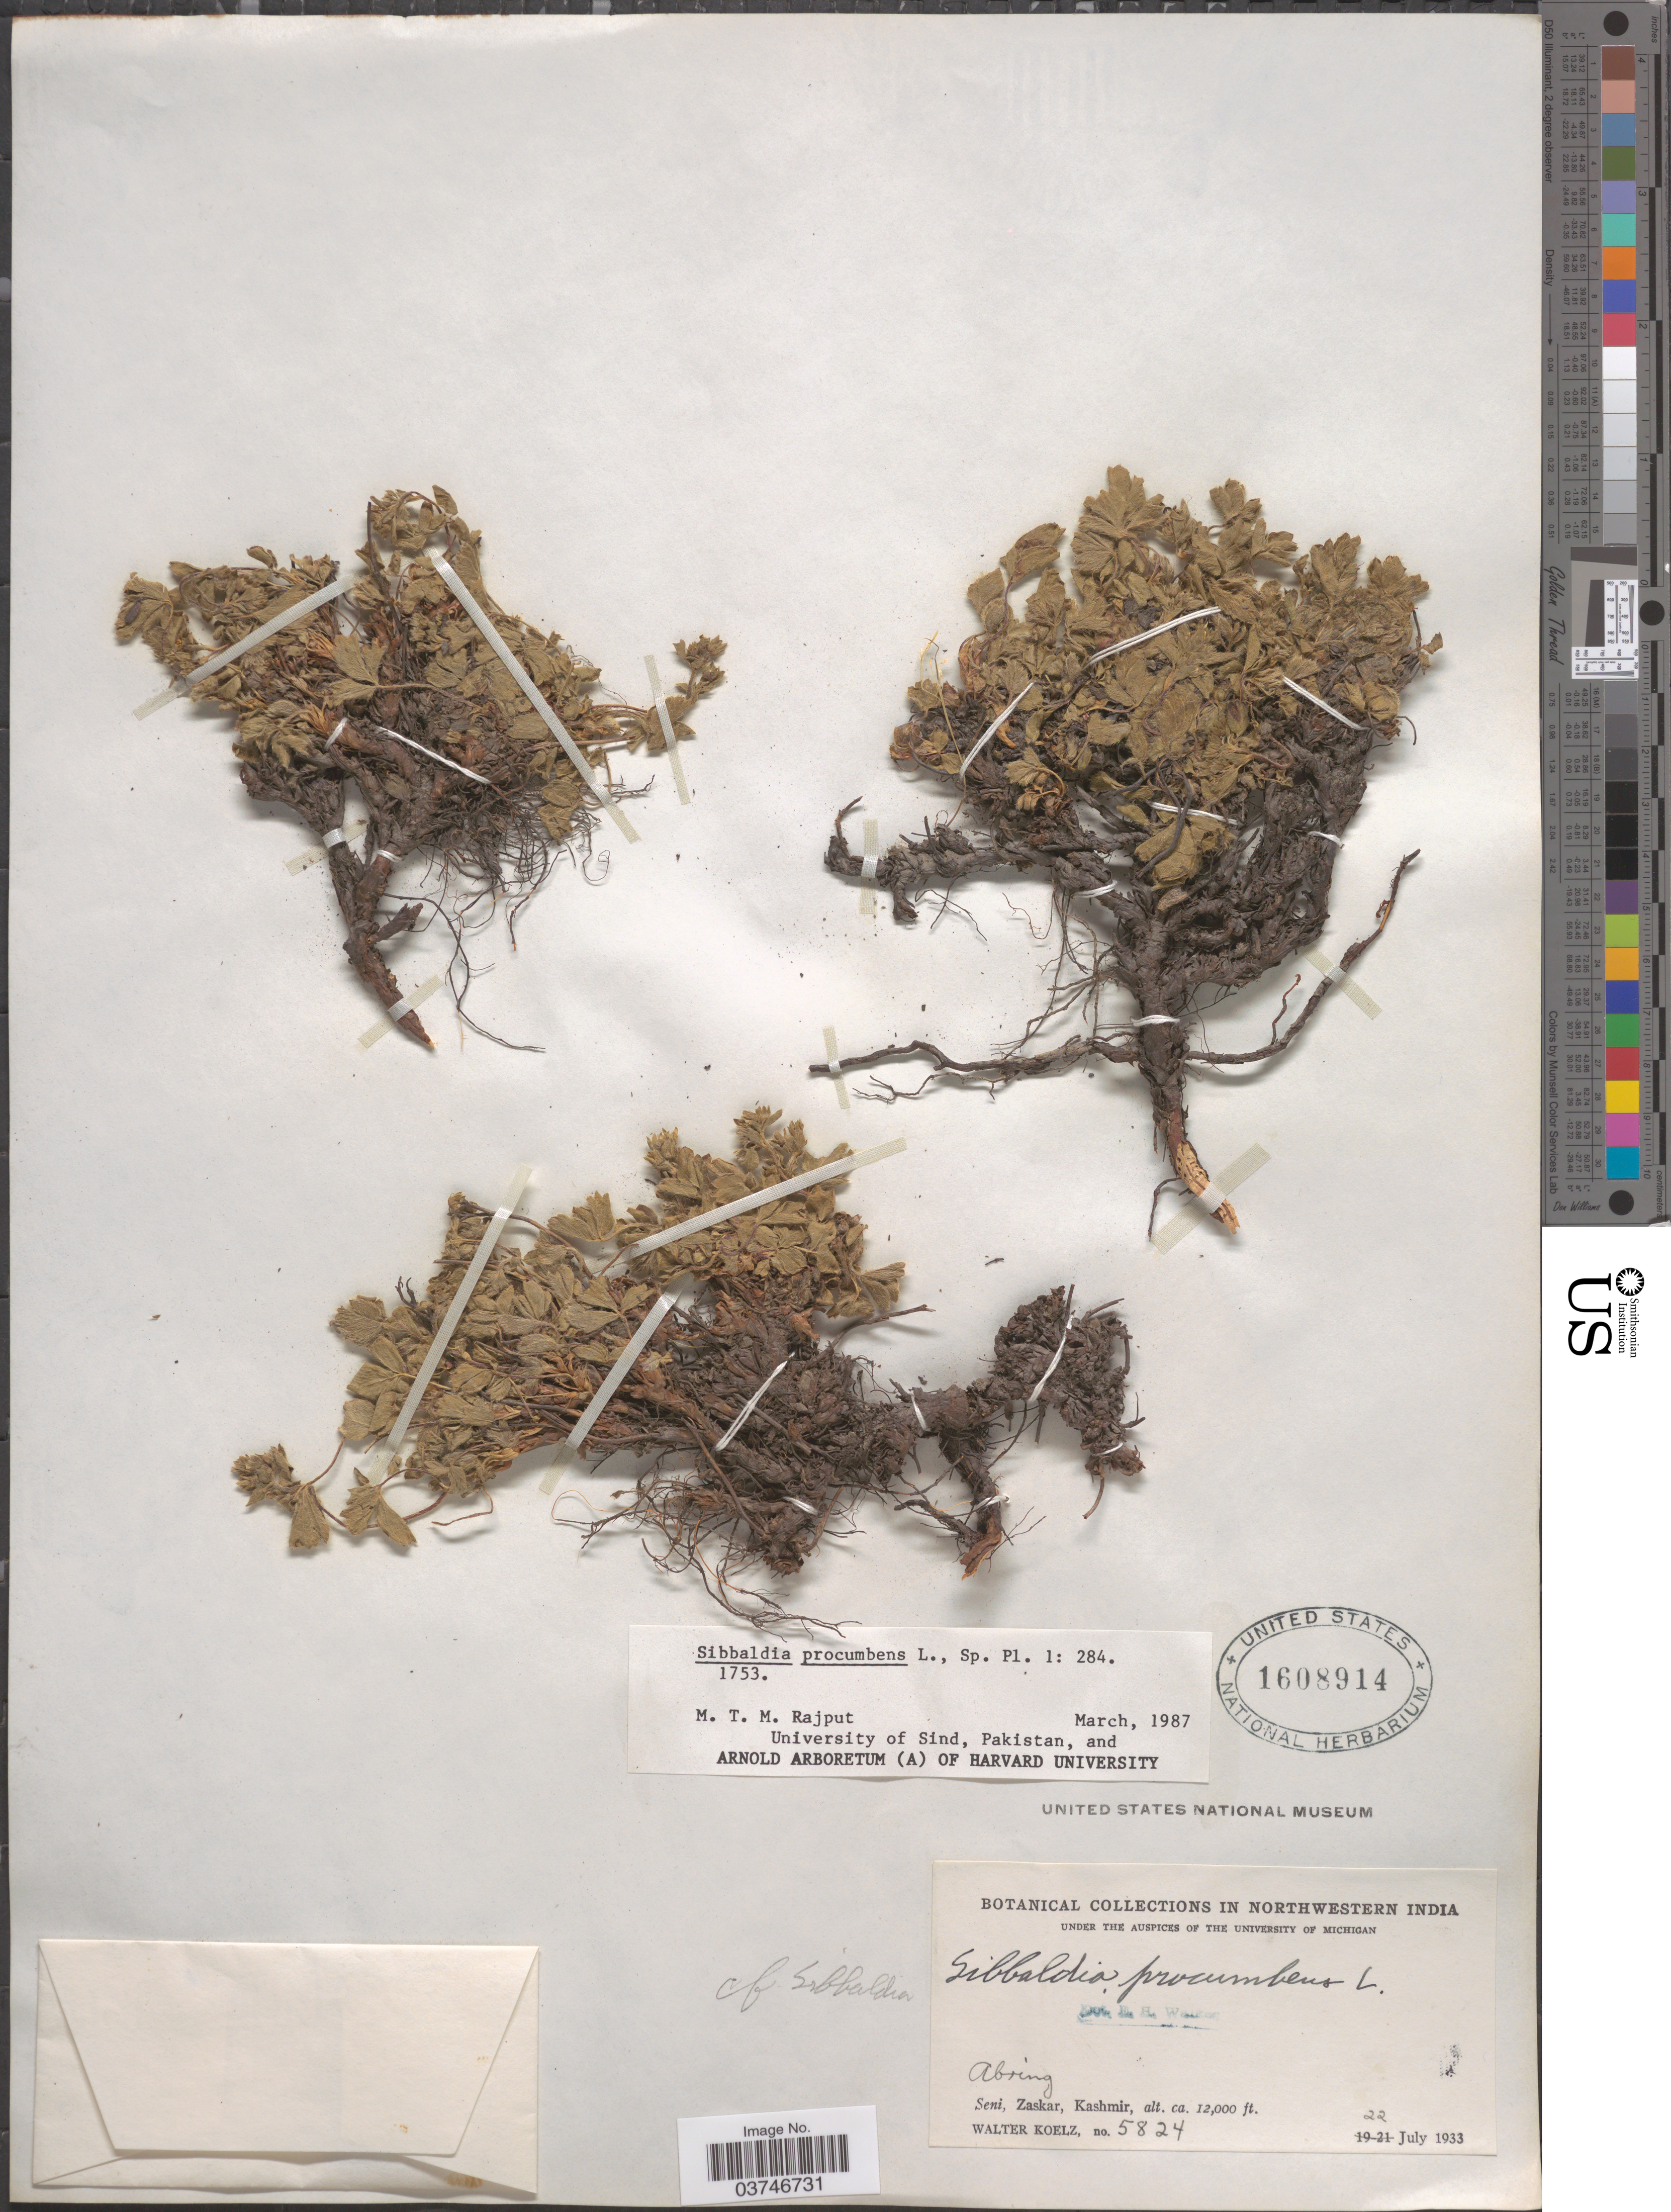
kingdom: Plantae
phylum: Tracheophyta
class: Magnoliopsida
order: Rosales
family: Rosaceae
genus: Sibbaldia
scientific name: Sibbaldia procumbens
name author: L.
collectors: W. N. Koelz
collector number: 5824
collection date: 1933-07-22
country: India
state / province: Jammu and Kashmir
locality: Northwestern India. Abring. Seni, Zaskar, Kashmir.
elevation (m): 3658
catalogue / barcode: US 1608914